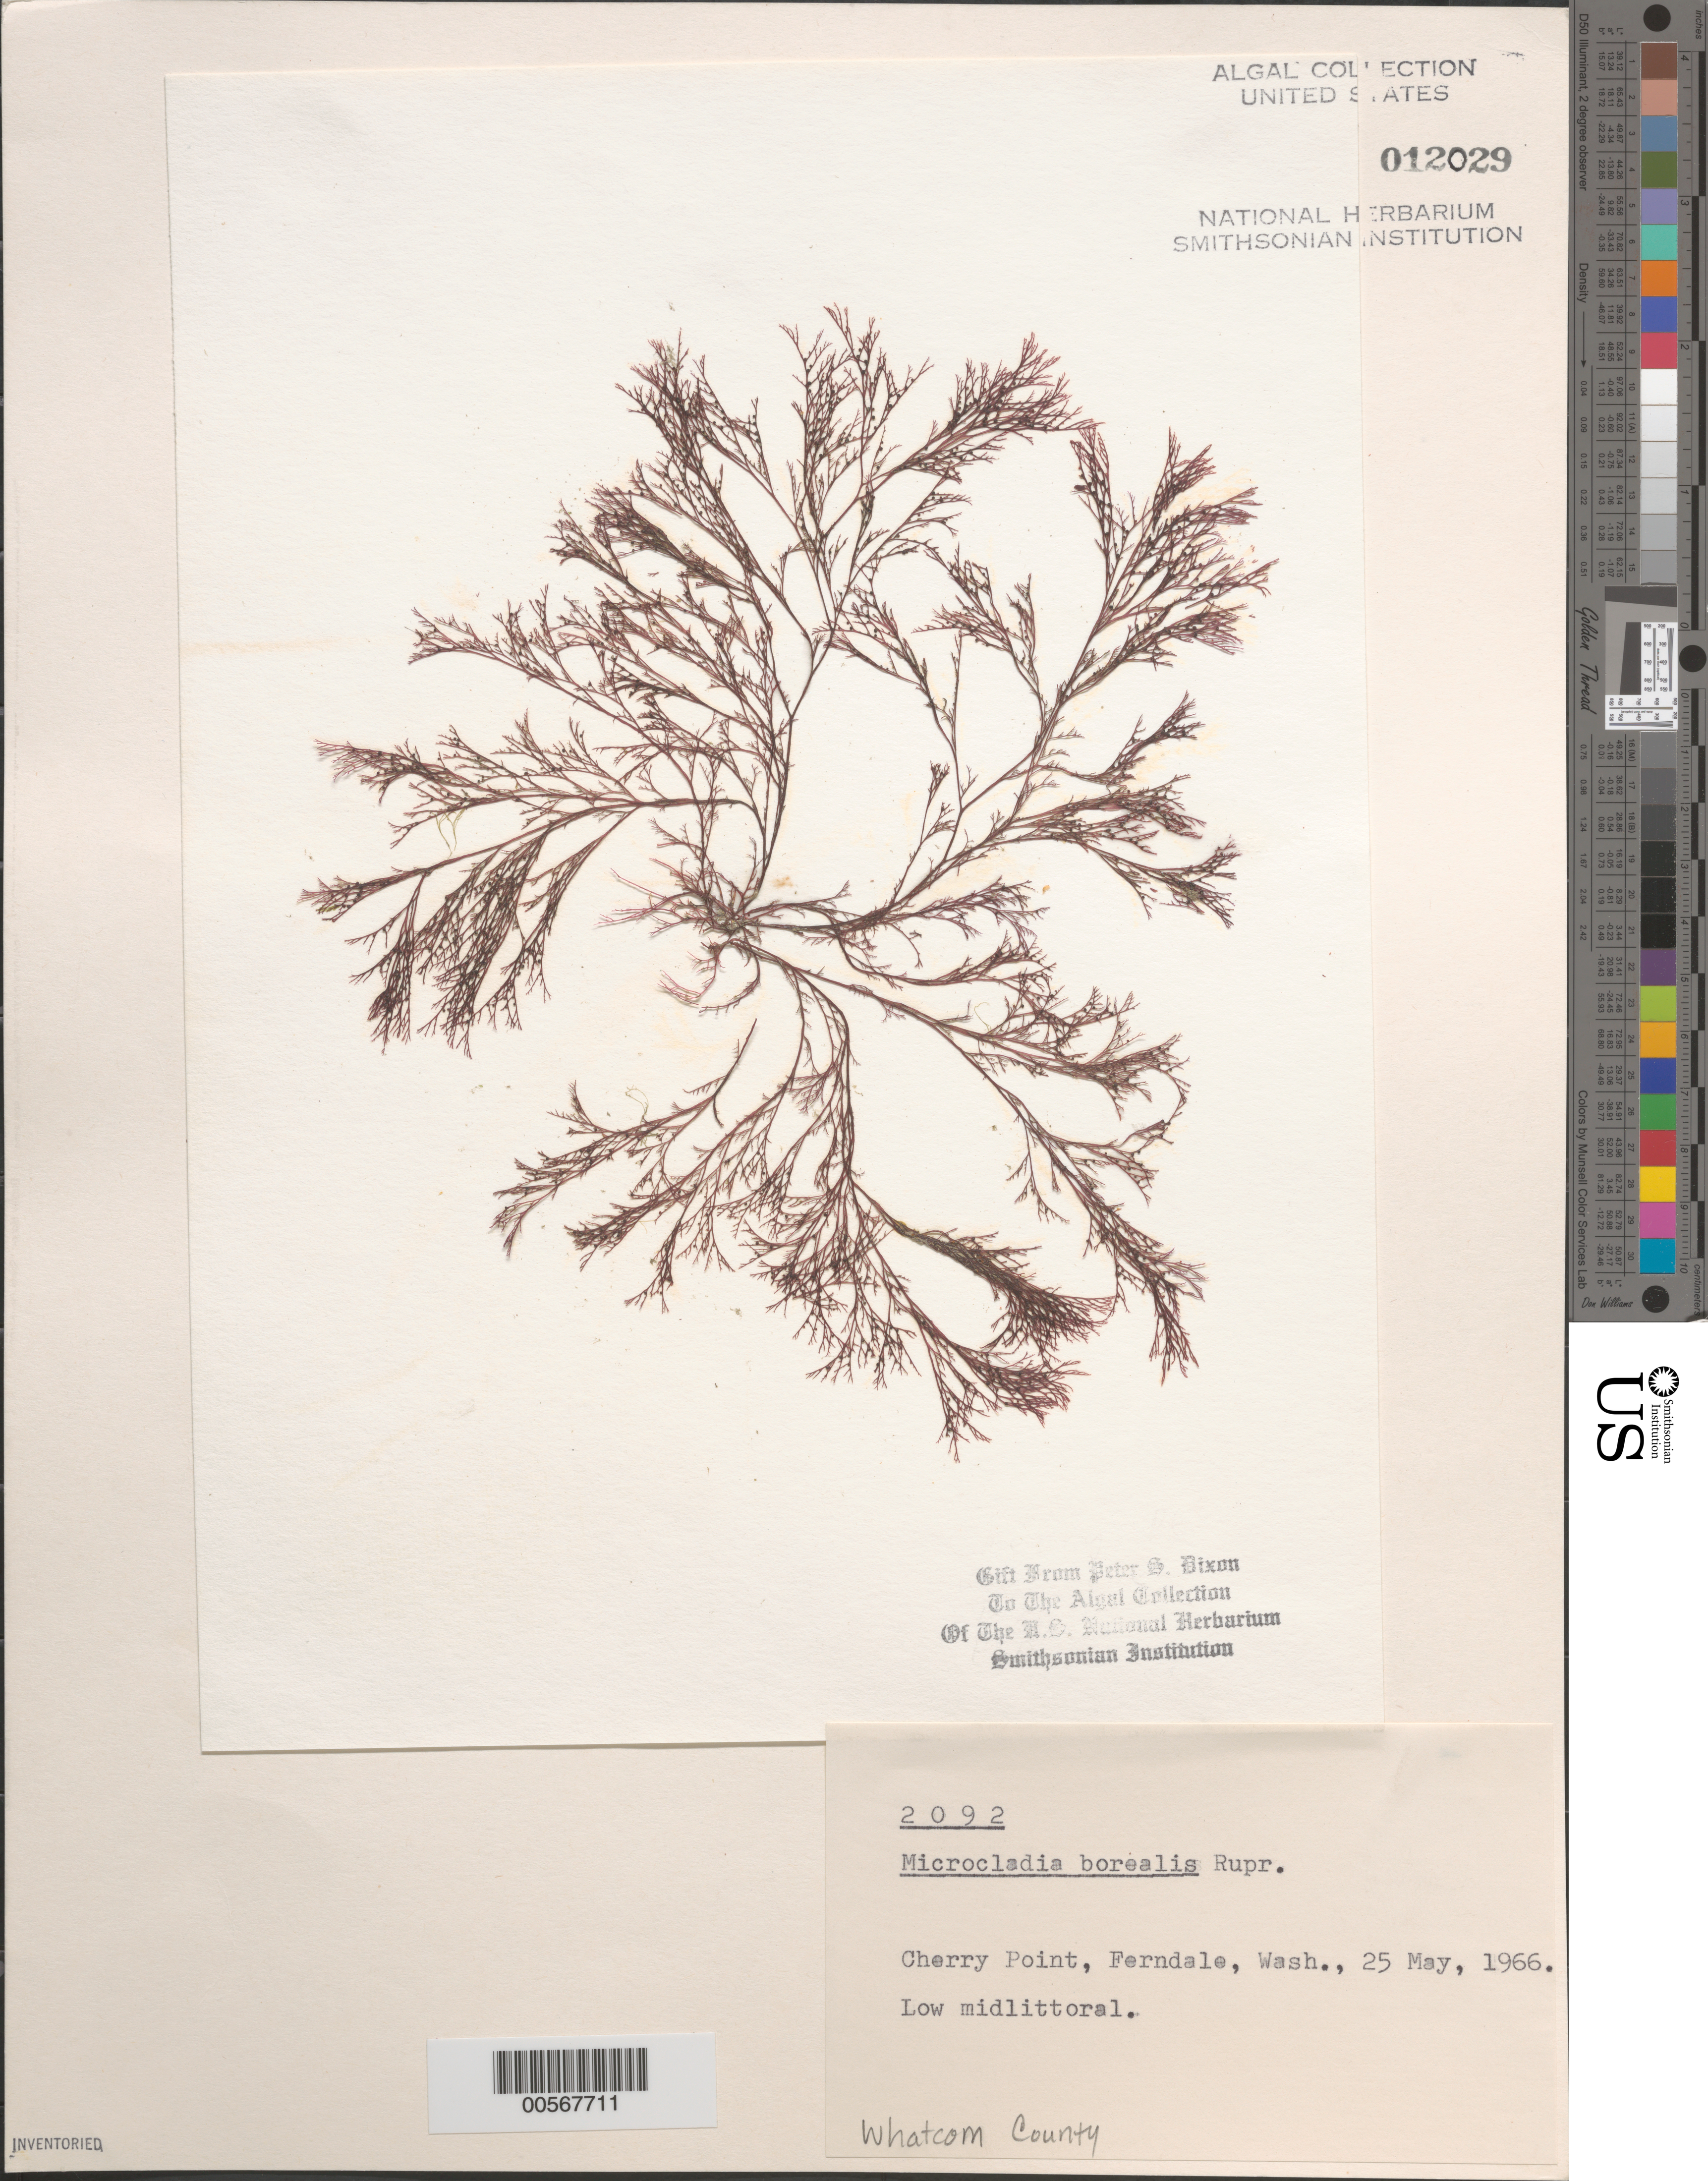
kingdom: Plantae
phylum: Rhodophyta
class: Florideophyceae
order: Ceramiales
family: Ceramiaceae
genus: Microcladia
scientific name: Microcladia borealis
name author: Rupr.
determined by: Dixon, P. S.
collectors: P. S. Dixon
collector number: PSD 2092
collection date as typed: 25 May 1966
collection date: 1966-05-25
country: United States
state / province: Washington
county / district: Whatcom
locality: Cherry Point, Ferndale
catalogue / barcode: US 12029